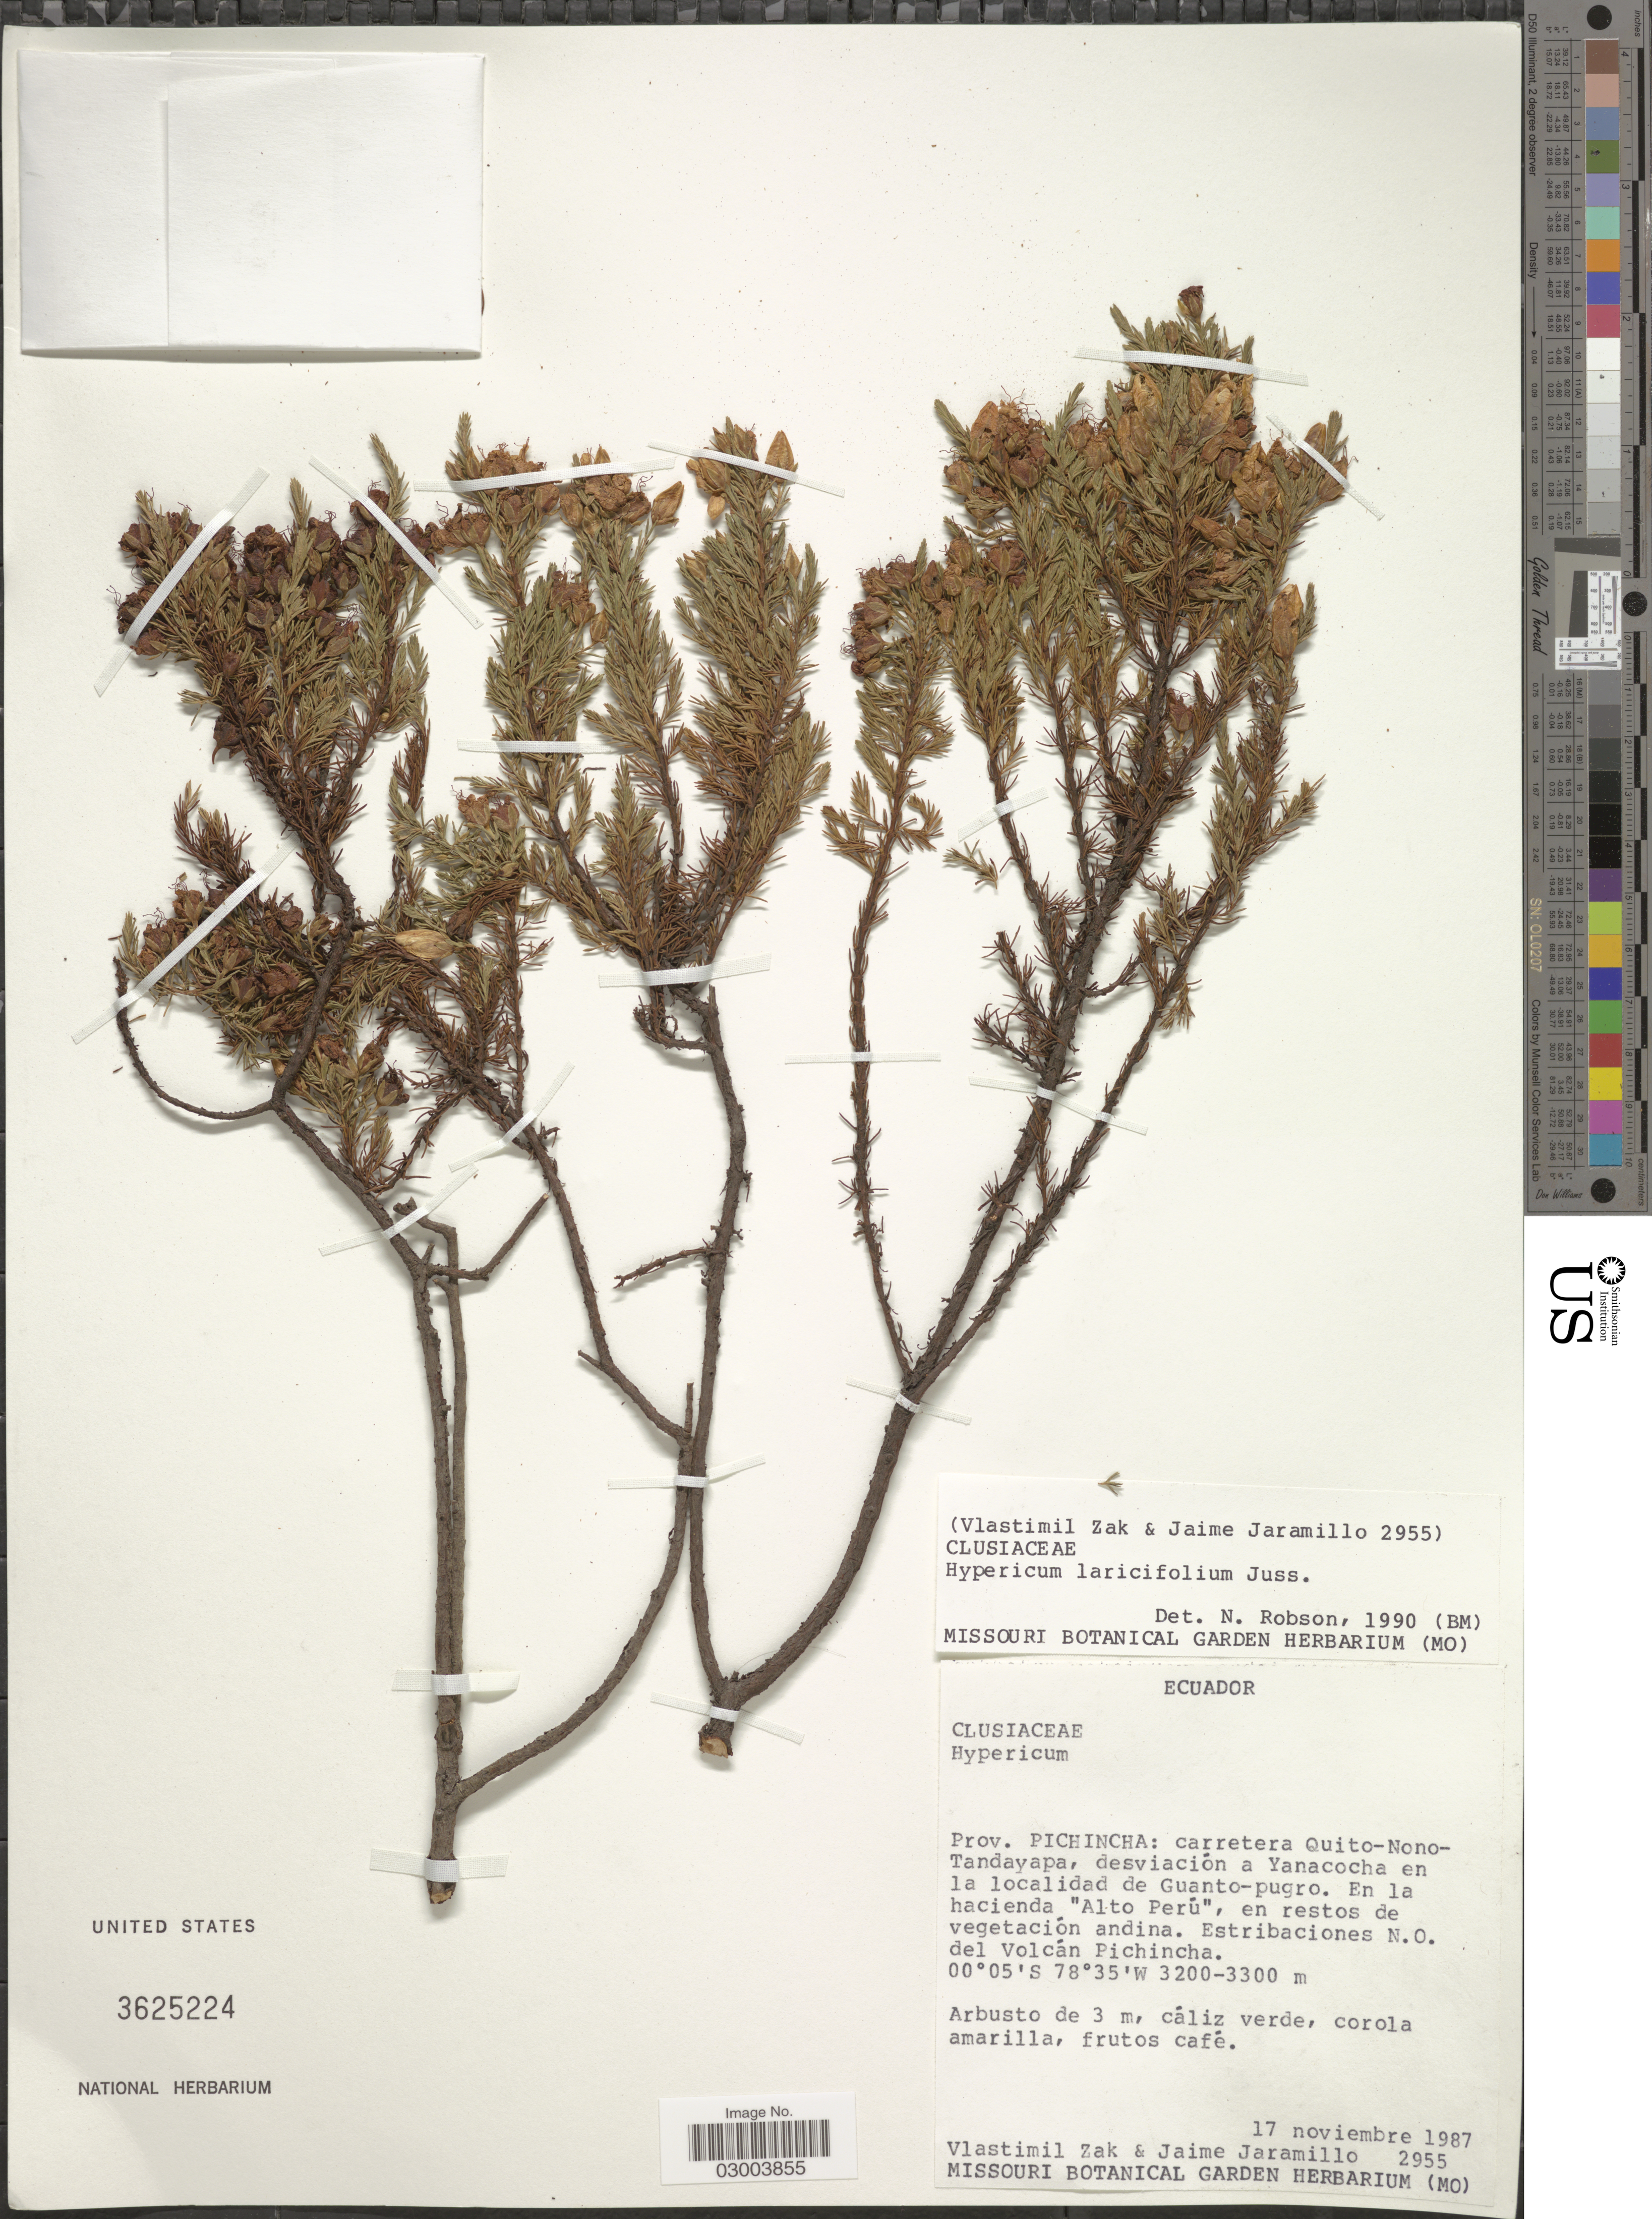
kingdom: Plantae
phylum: Tracheophyta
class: Magnoliopsida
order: Malpighiales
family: Hypericaceae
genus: Hypericum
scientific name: Hypericum laricifolium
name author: Juss.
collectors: V. Zak & J. Jaramillo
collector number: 2955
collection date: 1987-11-17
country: Ecuador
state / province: Pichincha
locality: Carretera Quito-Nono-Tandayapa, desviación a Yanacocha en la localidad de Guanto-pugro, En la hacienda "Alto Perú", Estribaciones N.O. del Volcán Pichincha.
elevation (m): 3200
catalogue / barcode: US 3625224